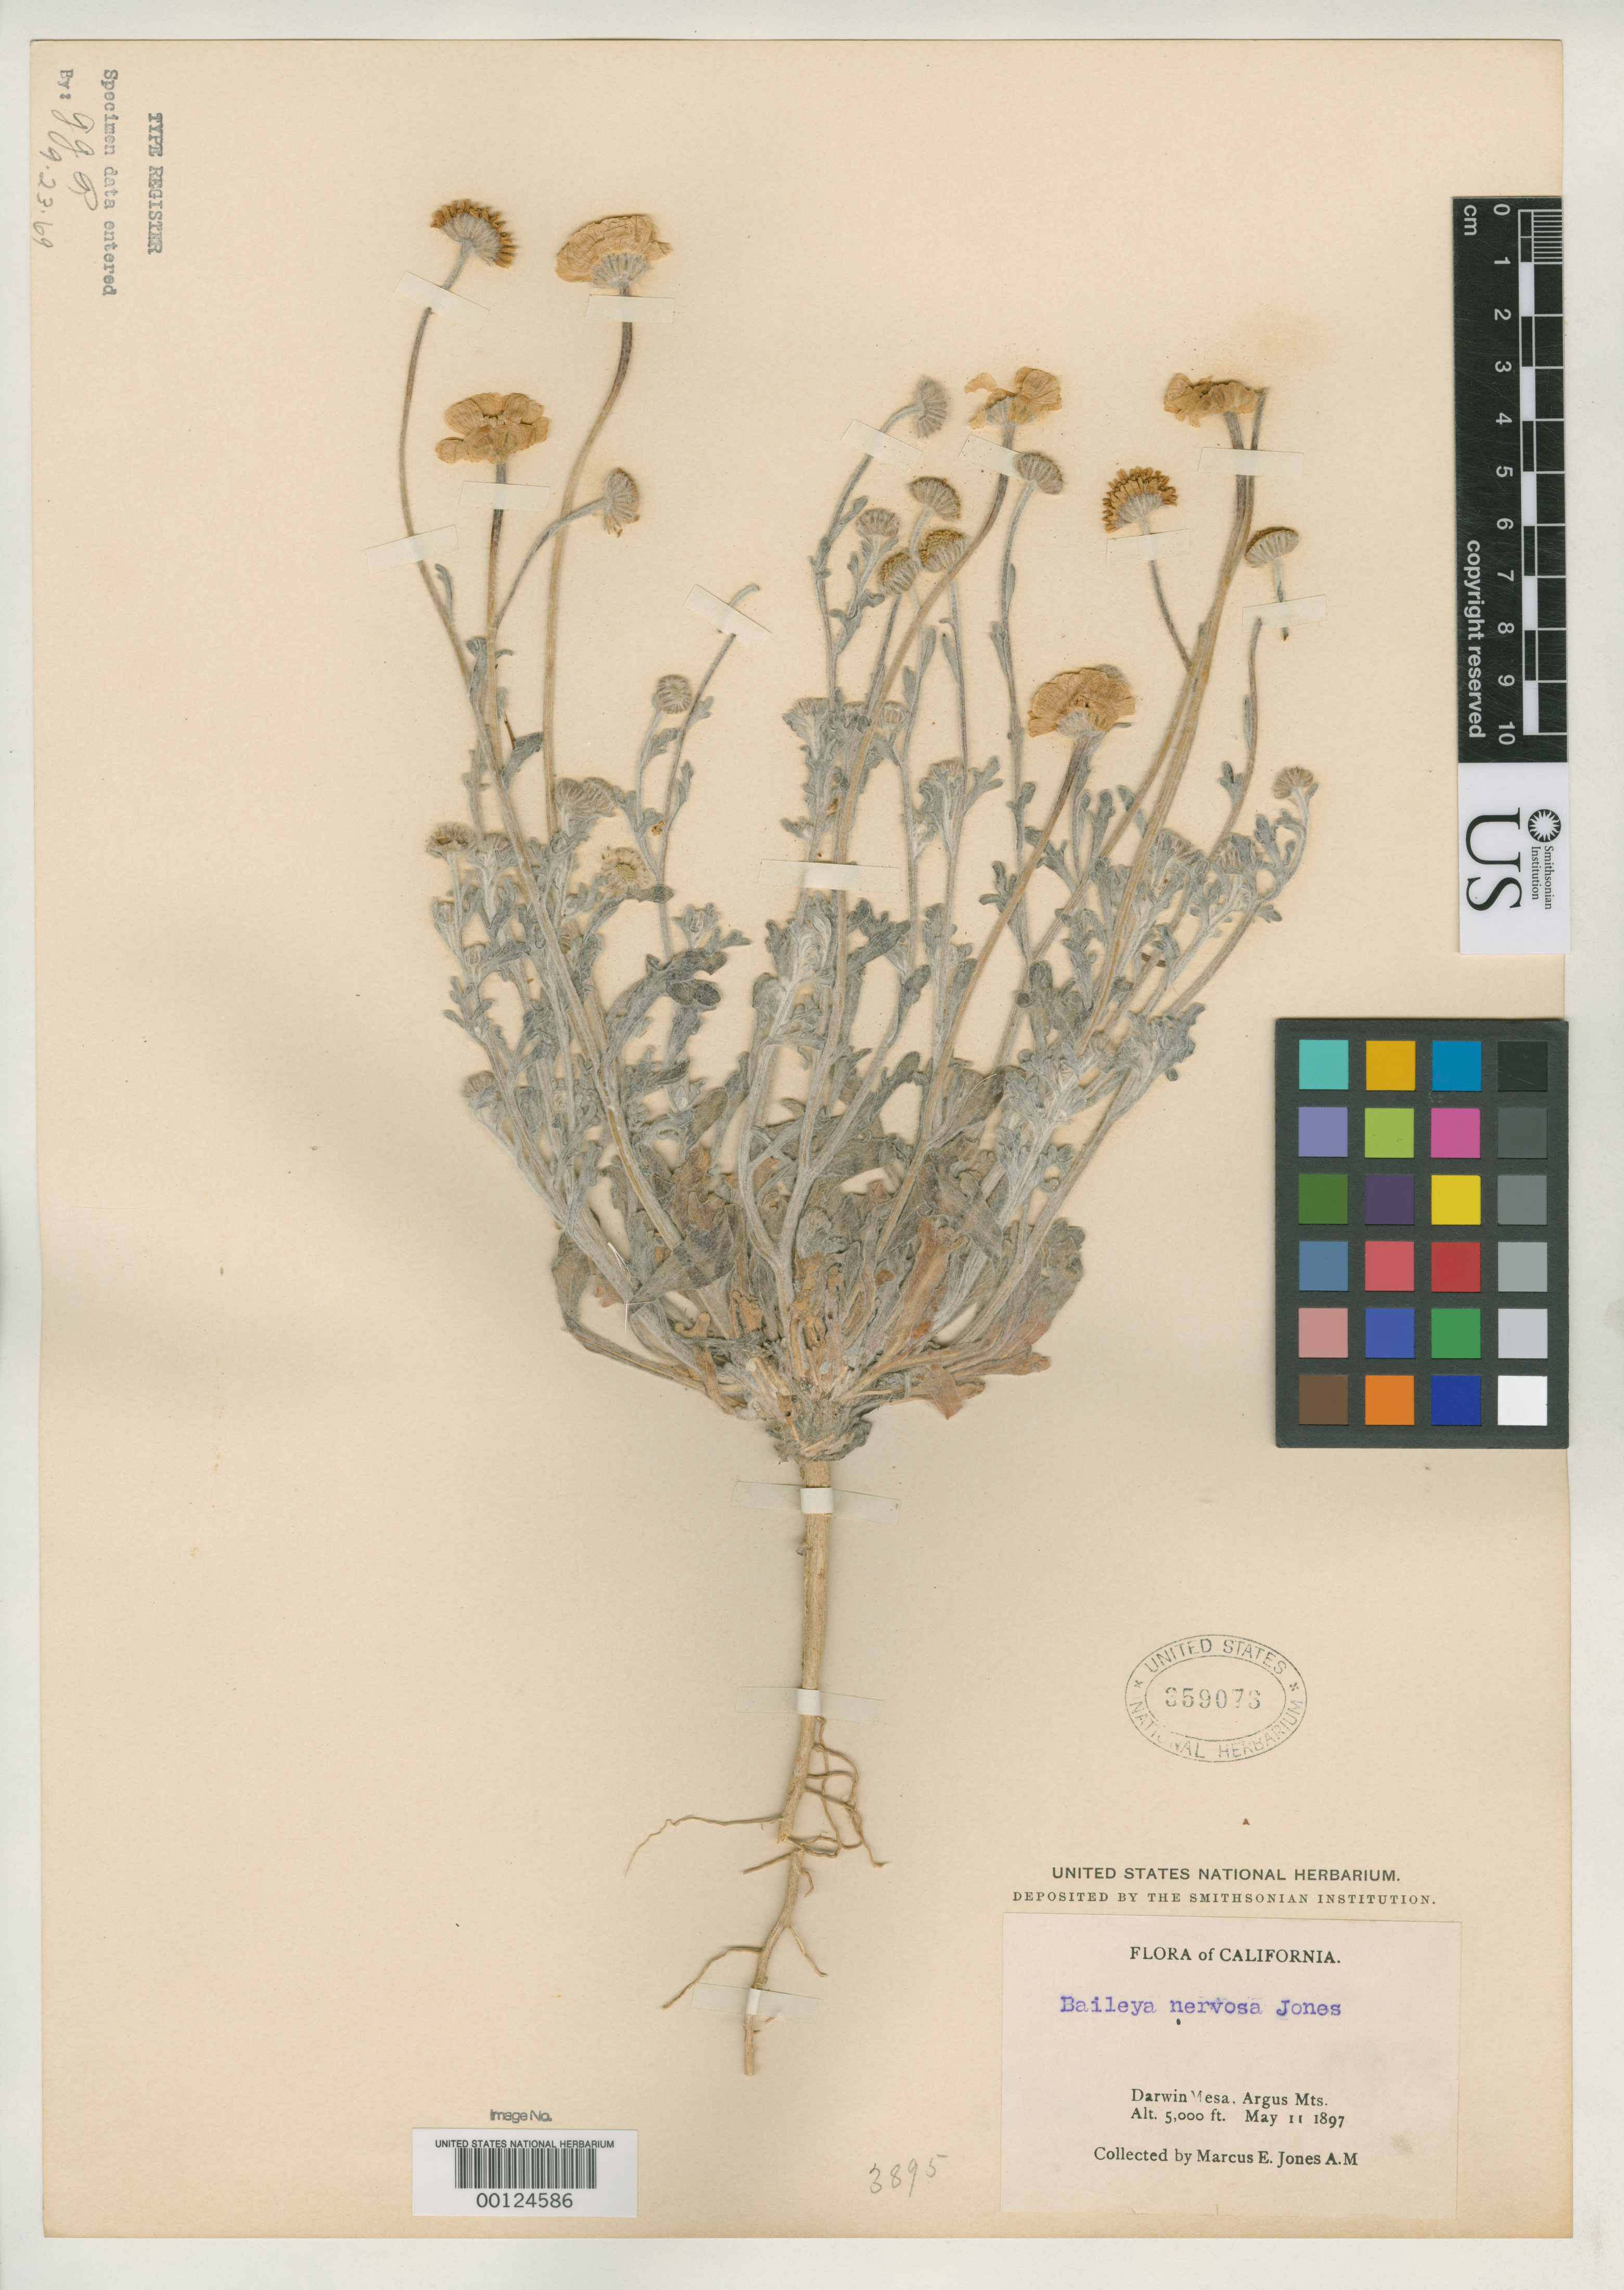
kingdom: Plantae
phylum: Tracheophyta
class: Magnoliopsida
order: Asterales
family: Asteraceae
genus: Baileya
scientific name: Baileya nervosa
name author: M.E. Jones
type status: Isotype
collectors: M. E. Jones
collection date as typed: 11 May 1897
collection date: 1897-05-11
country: United States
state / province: California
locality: Argus Mountains.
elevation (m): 1524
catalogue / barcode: US 359073